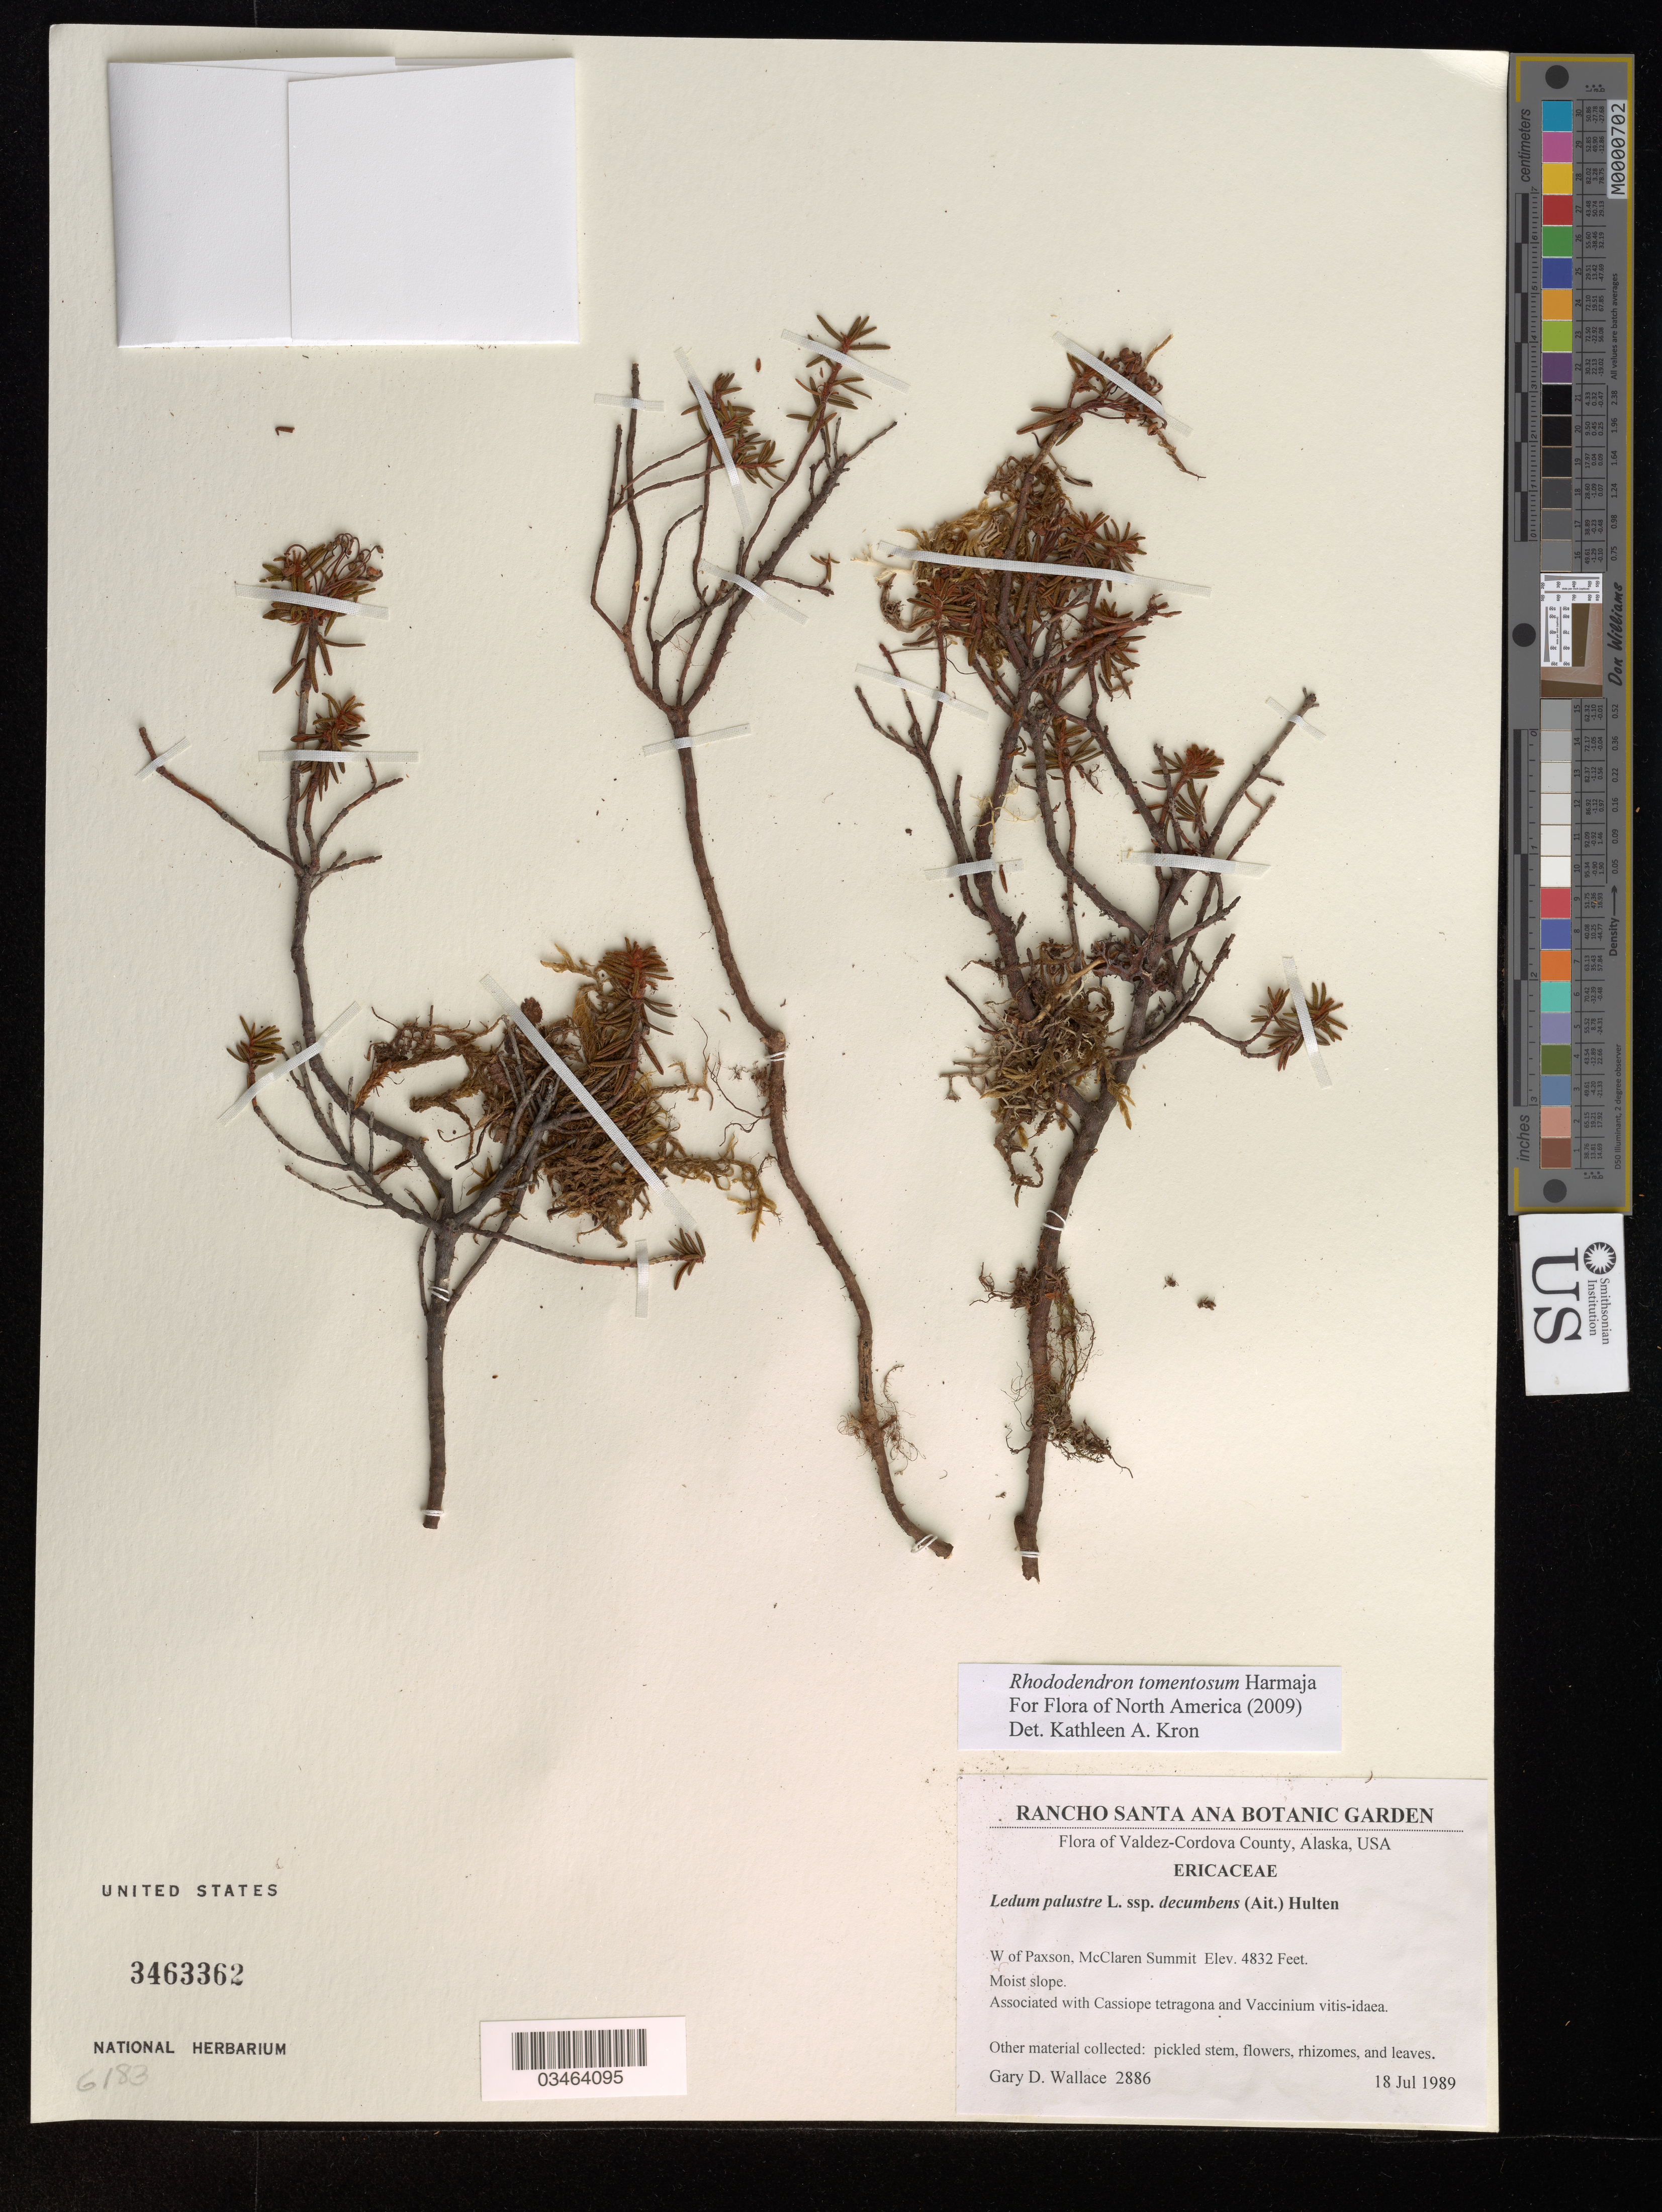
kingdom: Plantae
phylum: Tracheophyta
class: Magnoliopsida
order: Ericales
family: Ericaceae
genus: Rhododendron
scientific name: Rhododendron tomentosum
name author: Harmaja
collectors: G. D. Wallace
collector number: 2886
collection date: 1989-07-18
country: United States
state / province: Alaska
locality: Valdez-Cordova County. W of Paxson, McClaren Summit.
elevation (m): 1473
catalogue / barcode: US 3463362